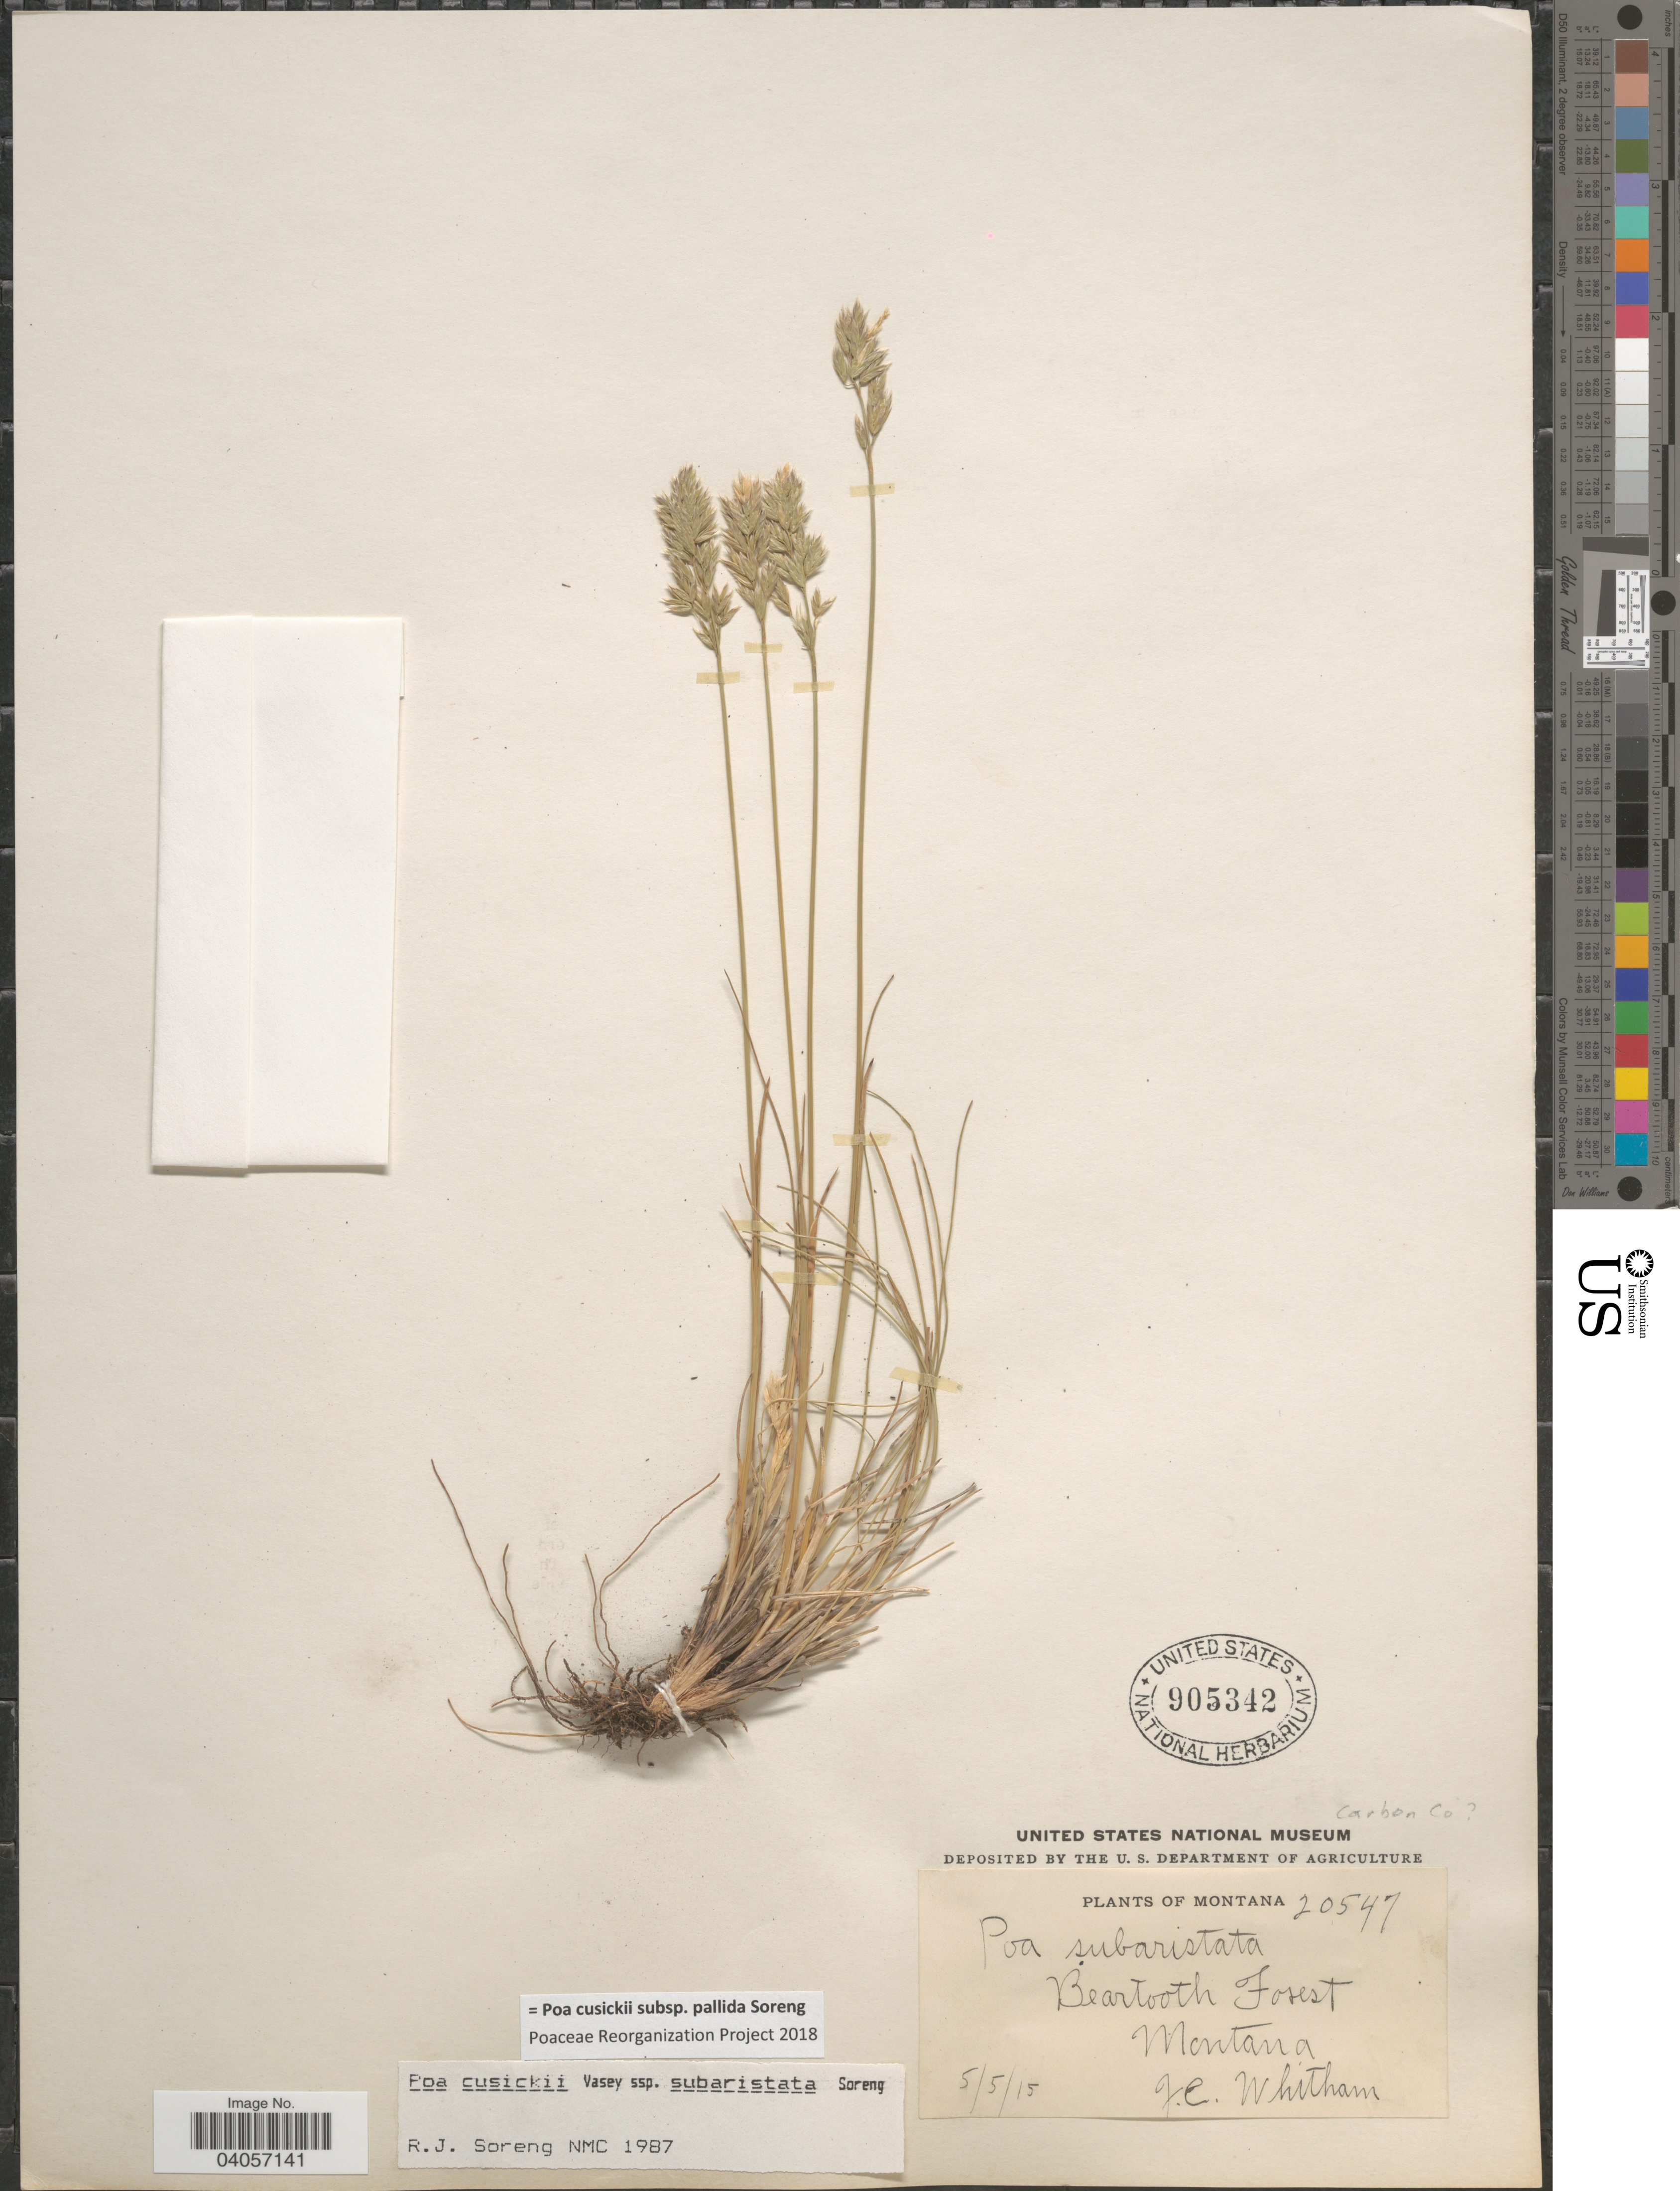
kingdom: Plantae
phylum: Tracheophyta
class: Liliopsida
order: Poales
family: Poaceae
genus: Poa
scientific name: Poa cusickii subsp. pallida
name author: Soreng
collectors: J. Whitham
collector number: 20547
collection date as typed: Transcribed d/m/y: 5/5/15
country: United States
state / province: Montana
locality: Carbon Co. Beartooth Forest.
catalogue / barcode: US 905342